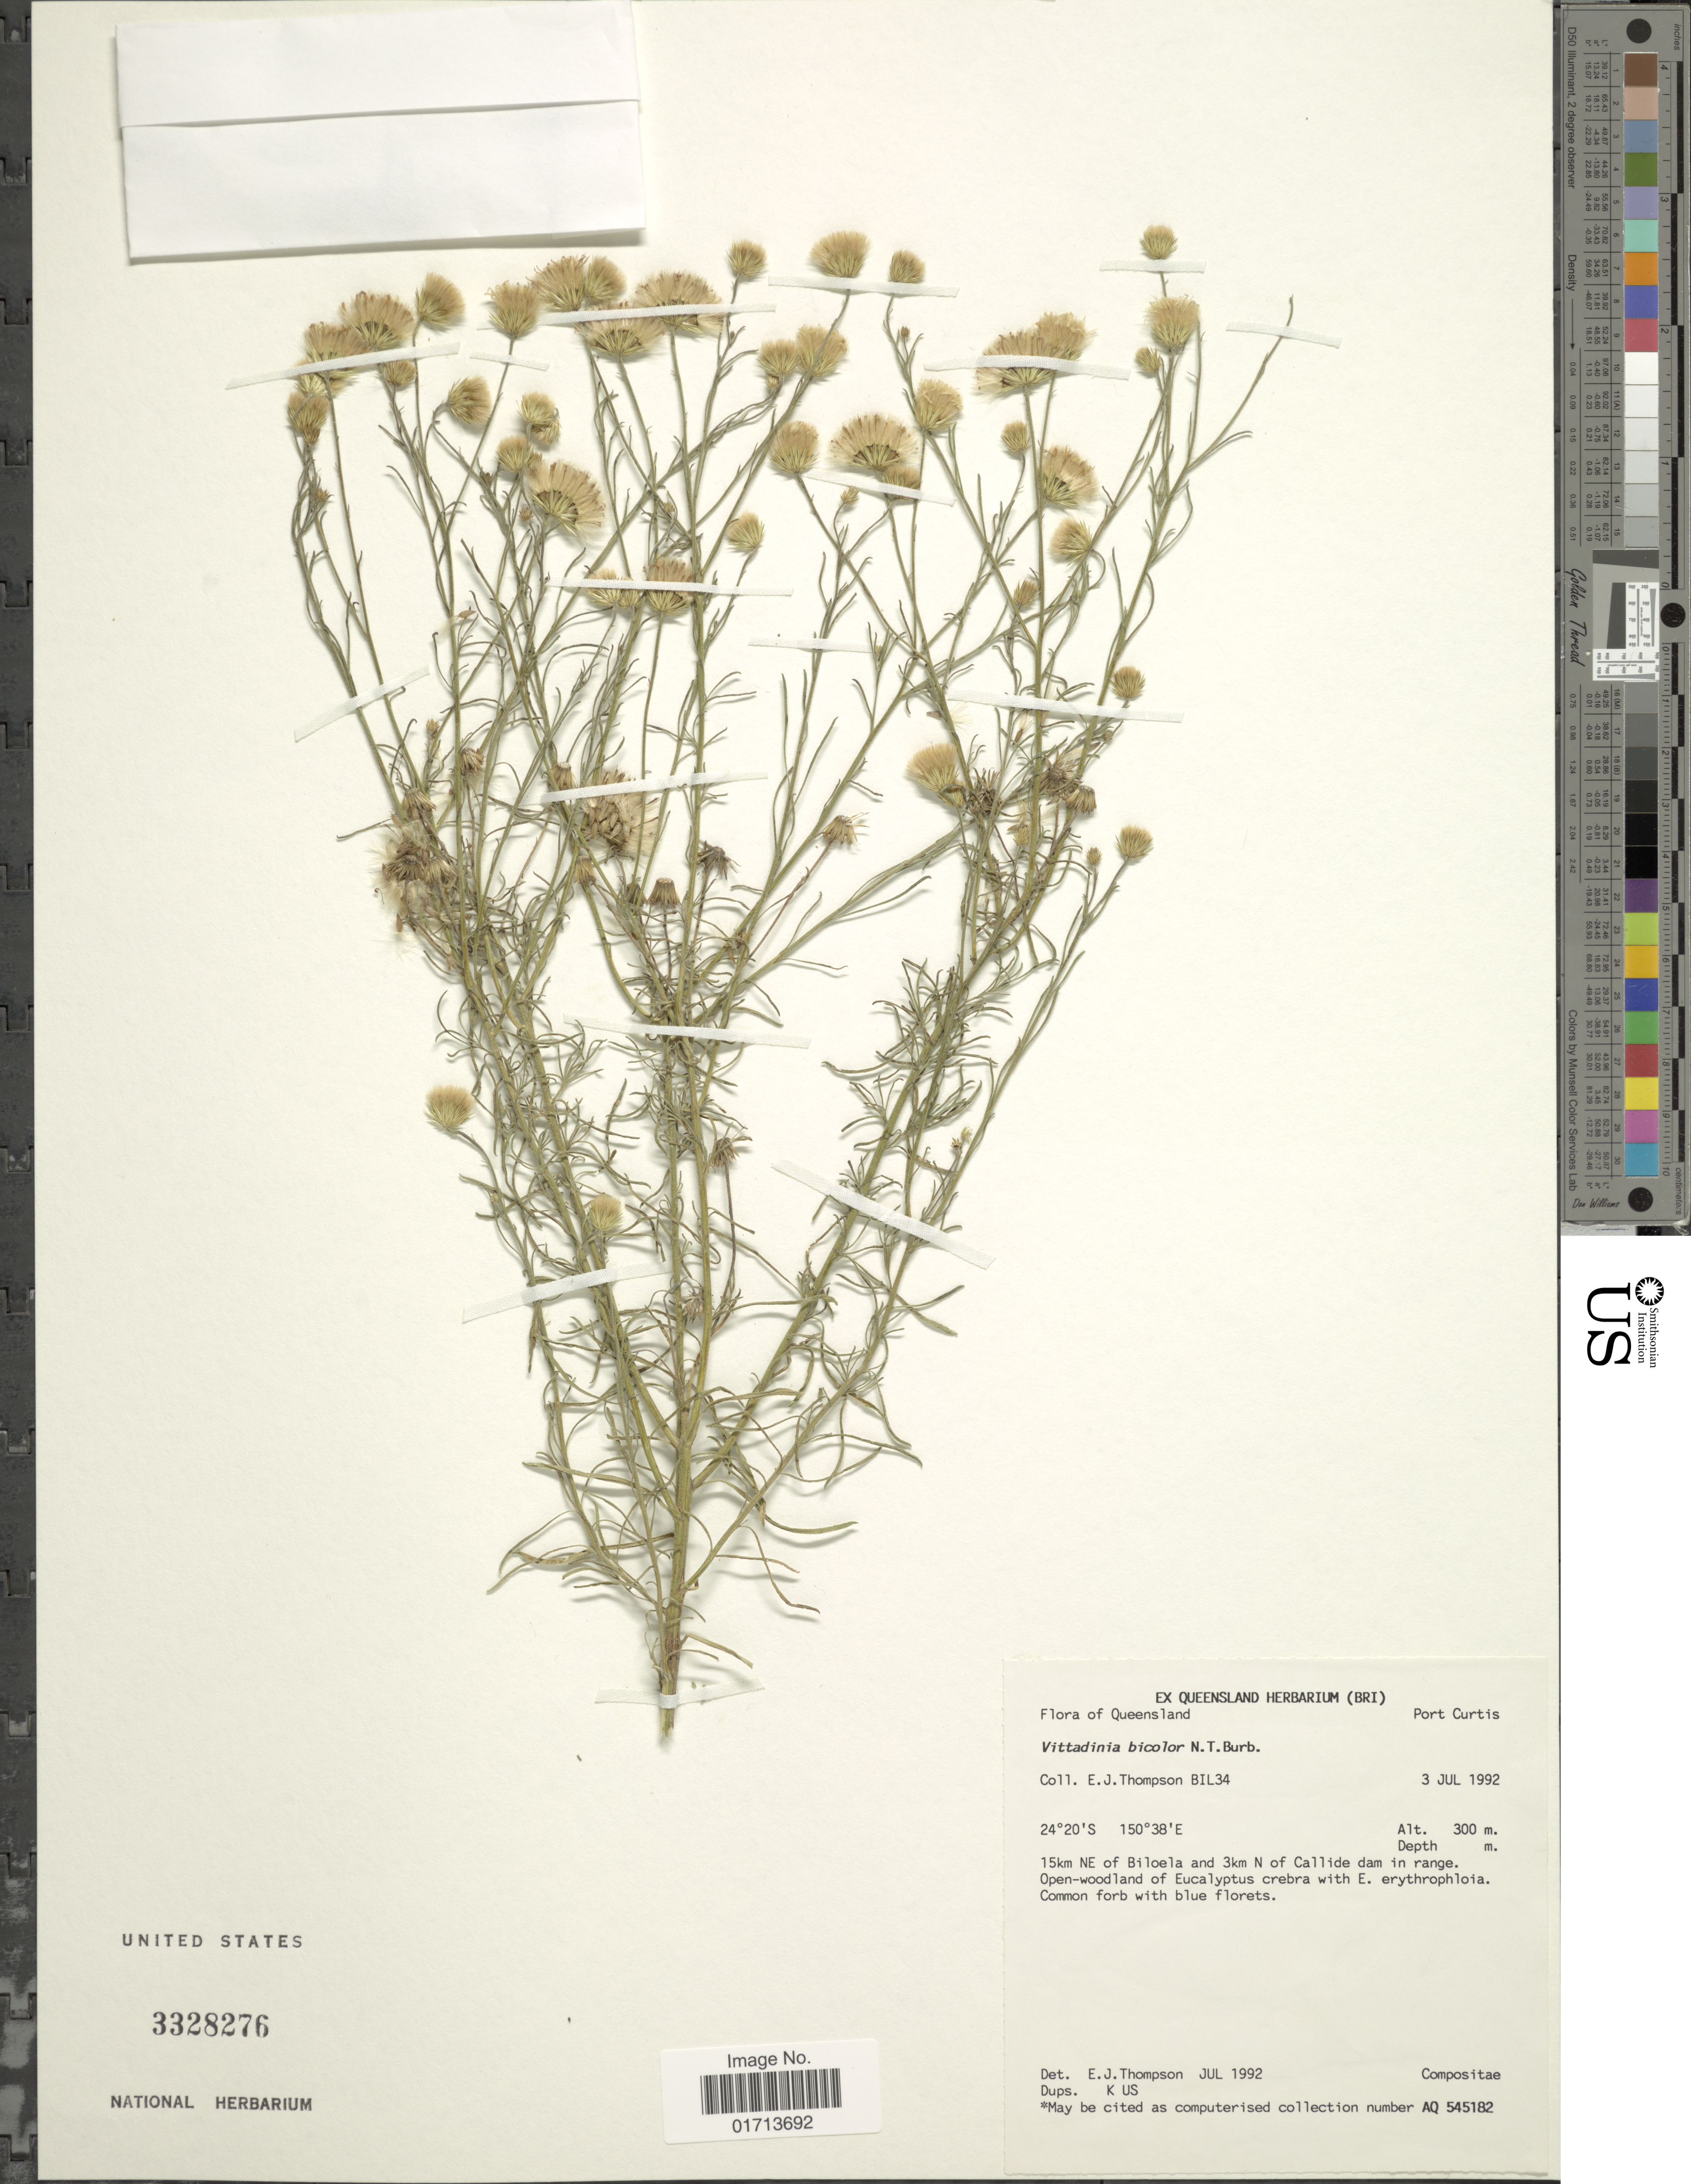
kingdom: Plantae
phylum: Tracheophyta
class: Magnoliopsida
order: Asterales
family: Asteraceae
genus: Vittadinia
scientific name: Vittadinia bicolor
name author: N.T. Burb.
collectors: E. J. Thompson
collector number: BIL34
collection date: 1992-07-03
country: Australia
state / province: Queensland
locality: Port Curtis, 15km NE of Biloela and 3km N of Callide dam in range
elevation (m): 300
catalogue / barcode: US 3328276